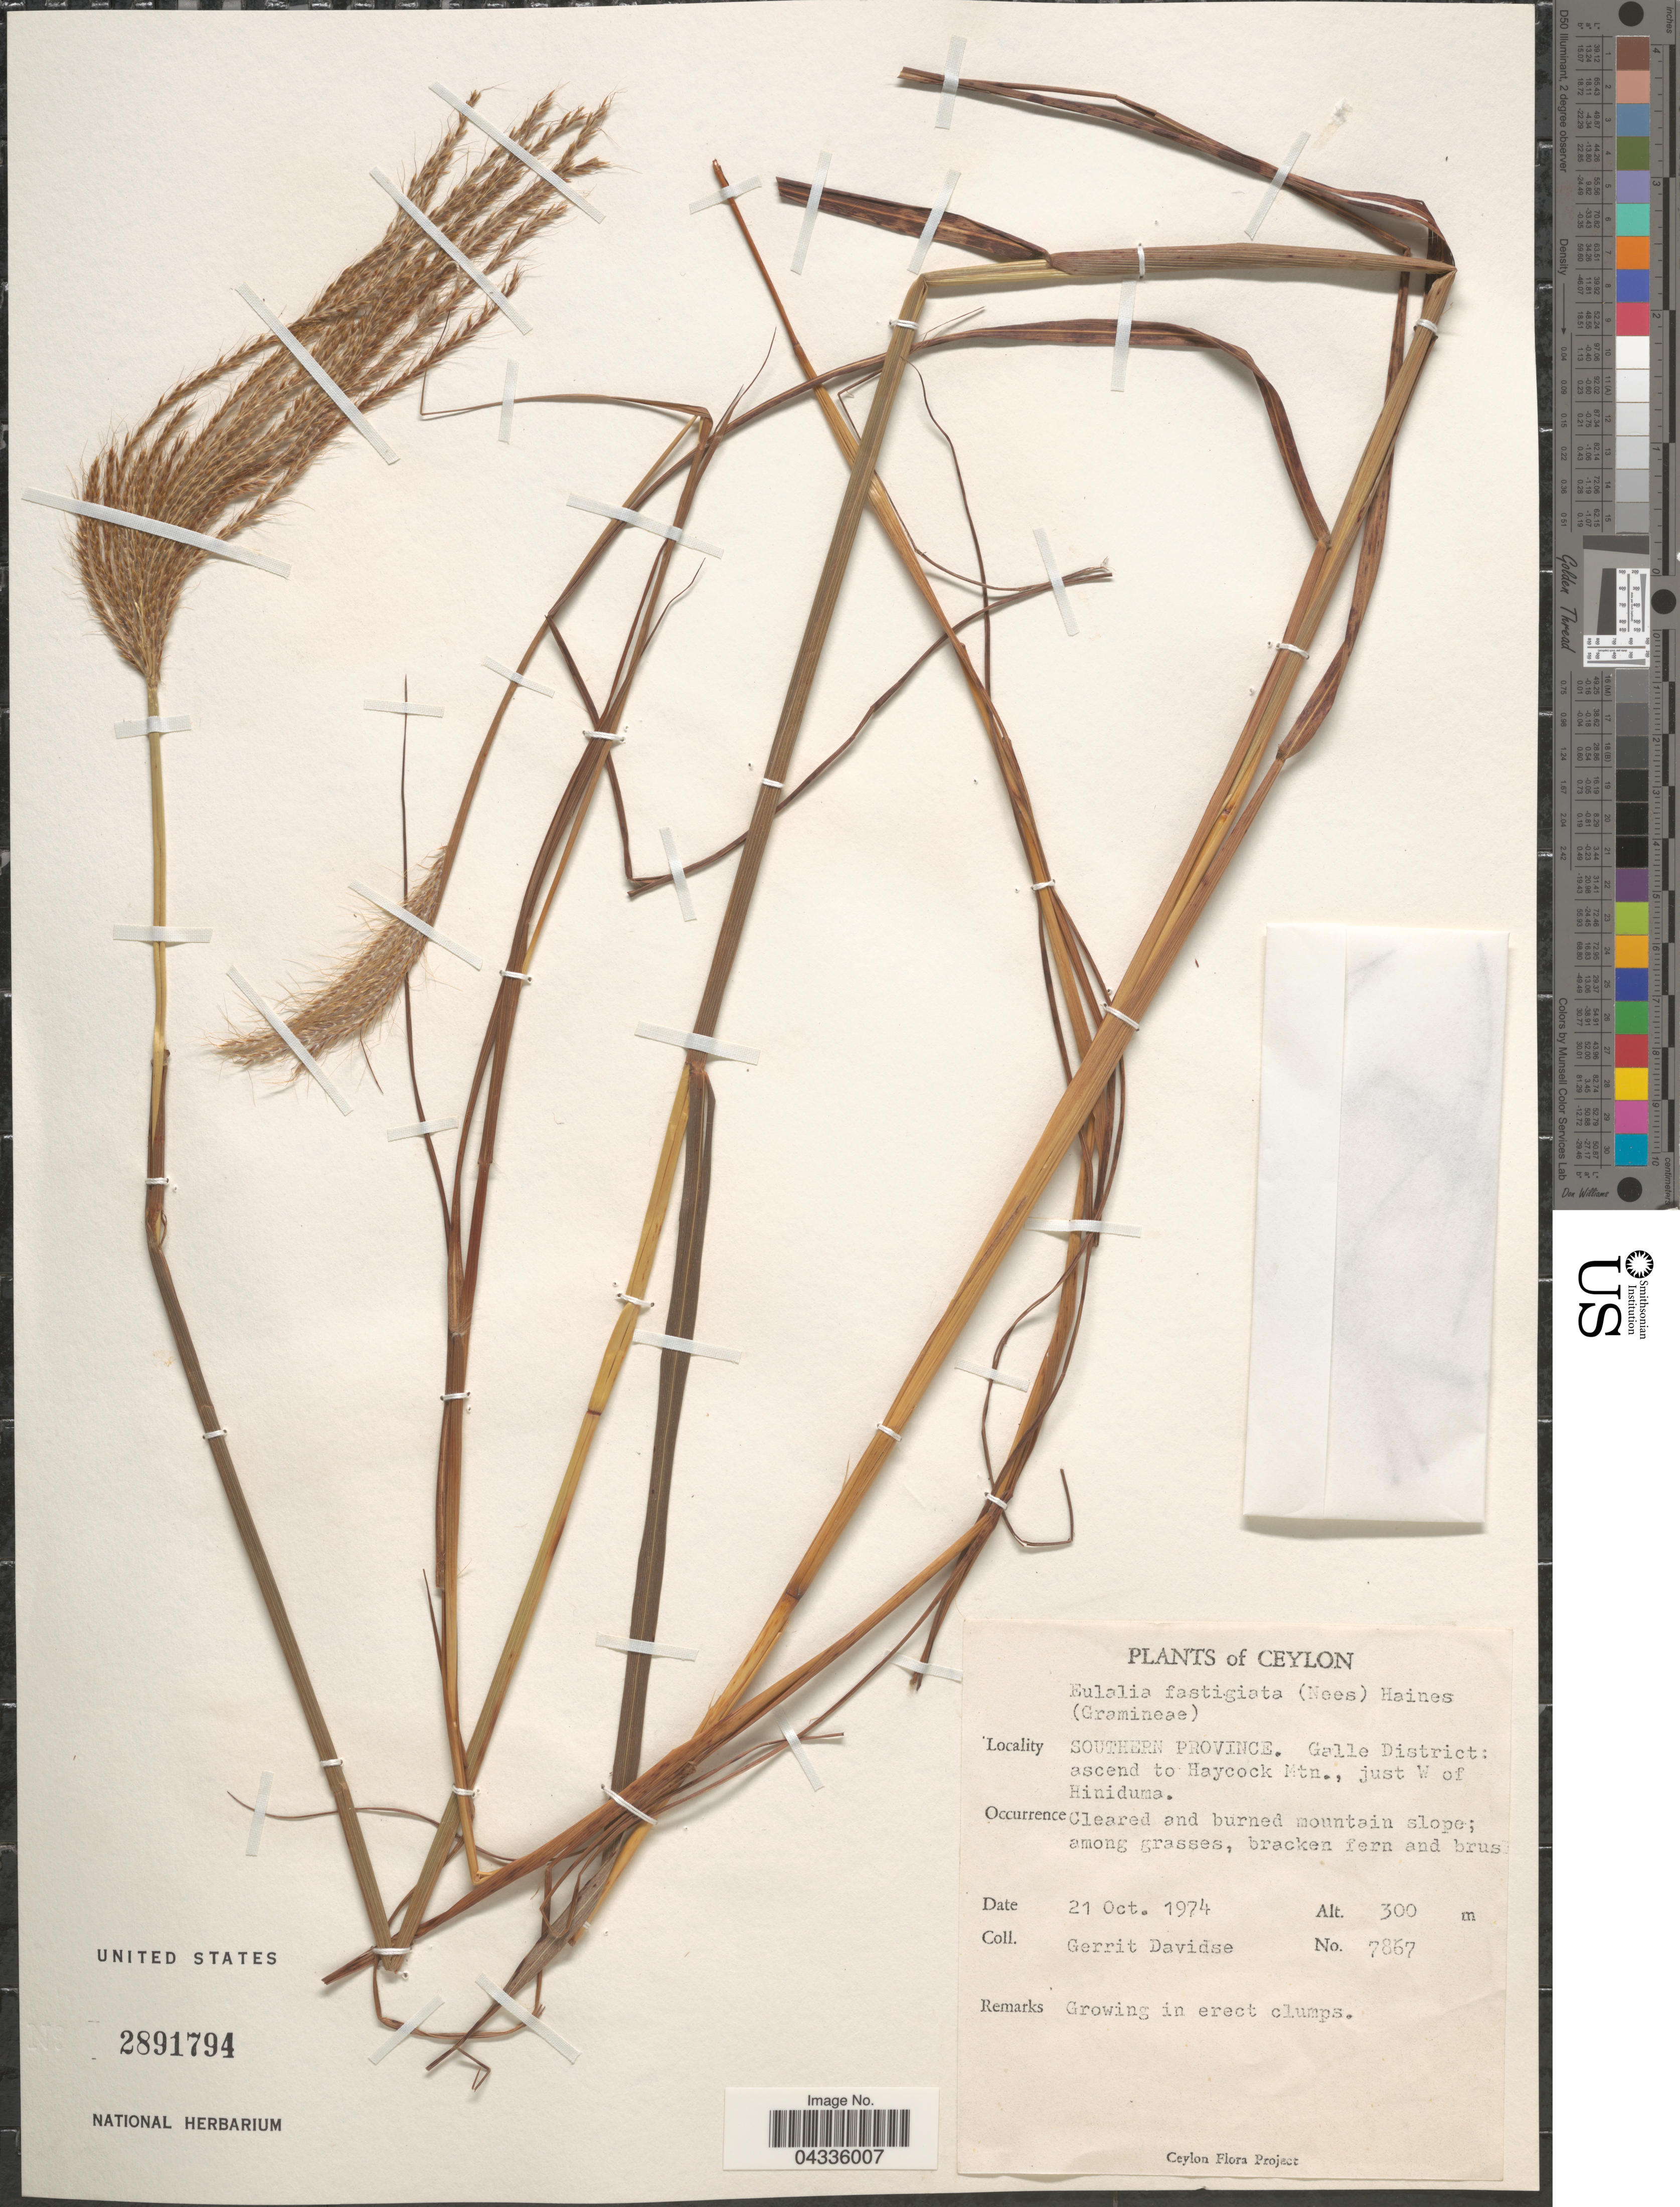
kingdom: Plantae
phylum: Tracheophyta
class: Liliopsida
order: Poales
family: Poaceae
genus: Eulalia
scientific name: Eulalia fastigiata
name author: (Nees) Stapf ex Bor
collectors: G. Davidse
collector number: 7867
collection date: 1974-10-21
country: Sri Lanka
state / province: Southern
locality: Ceylon. Galle District: ascend to Haycock Mtn., just W of Hiniduma.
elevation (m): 300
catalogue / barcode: US 2891794